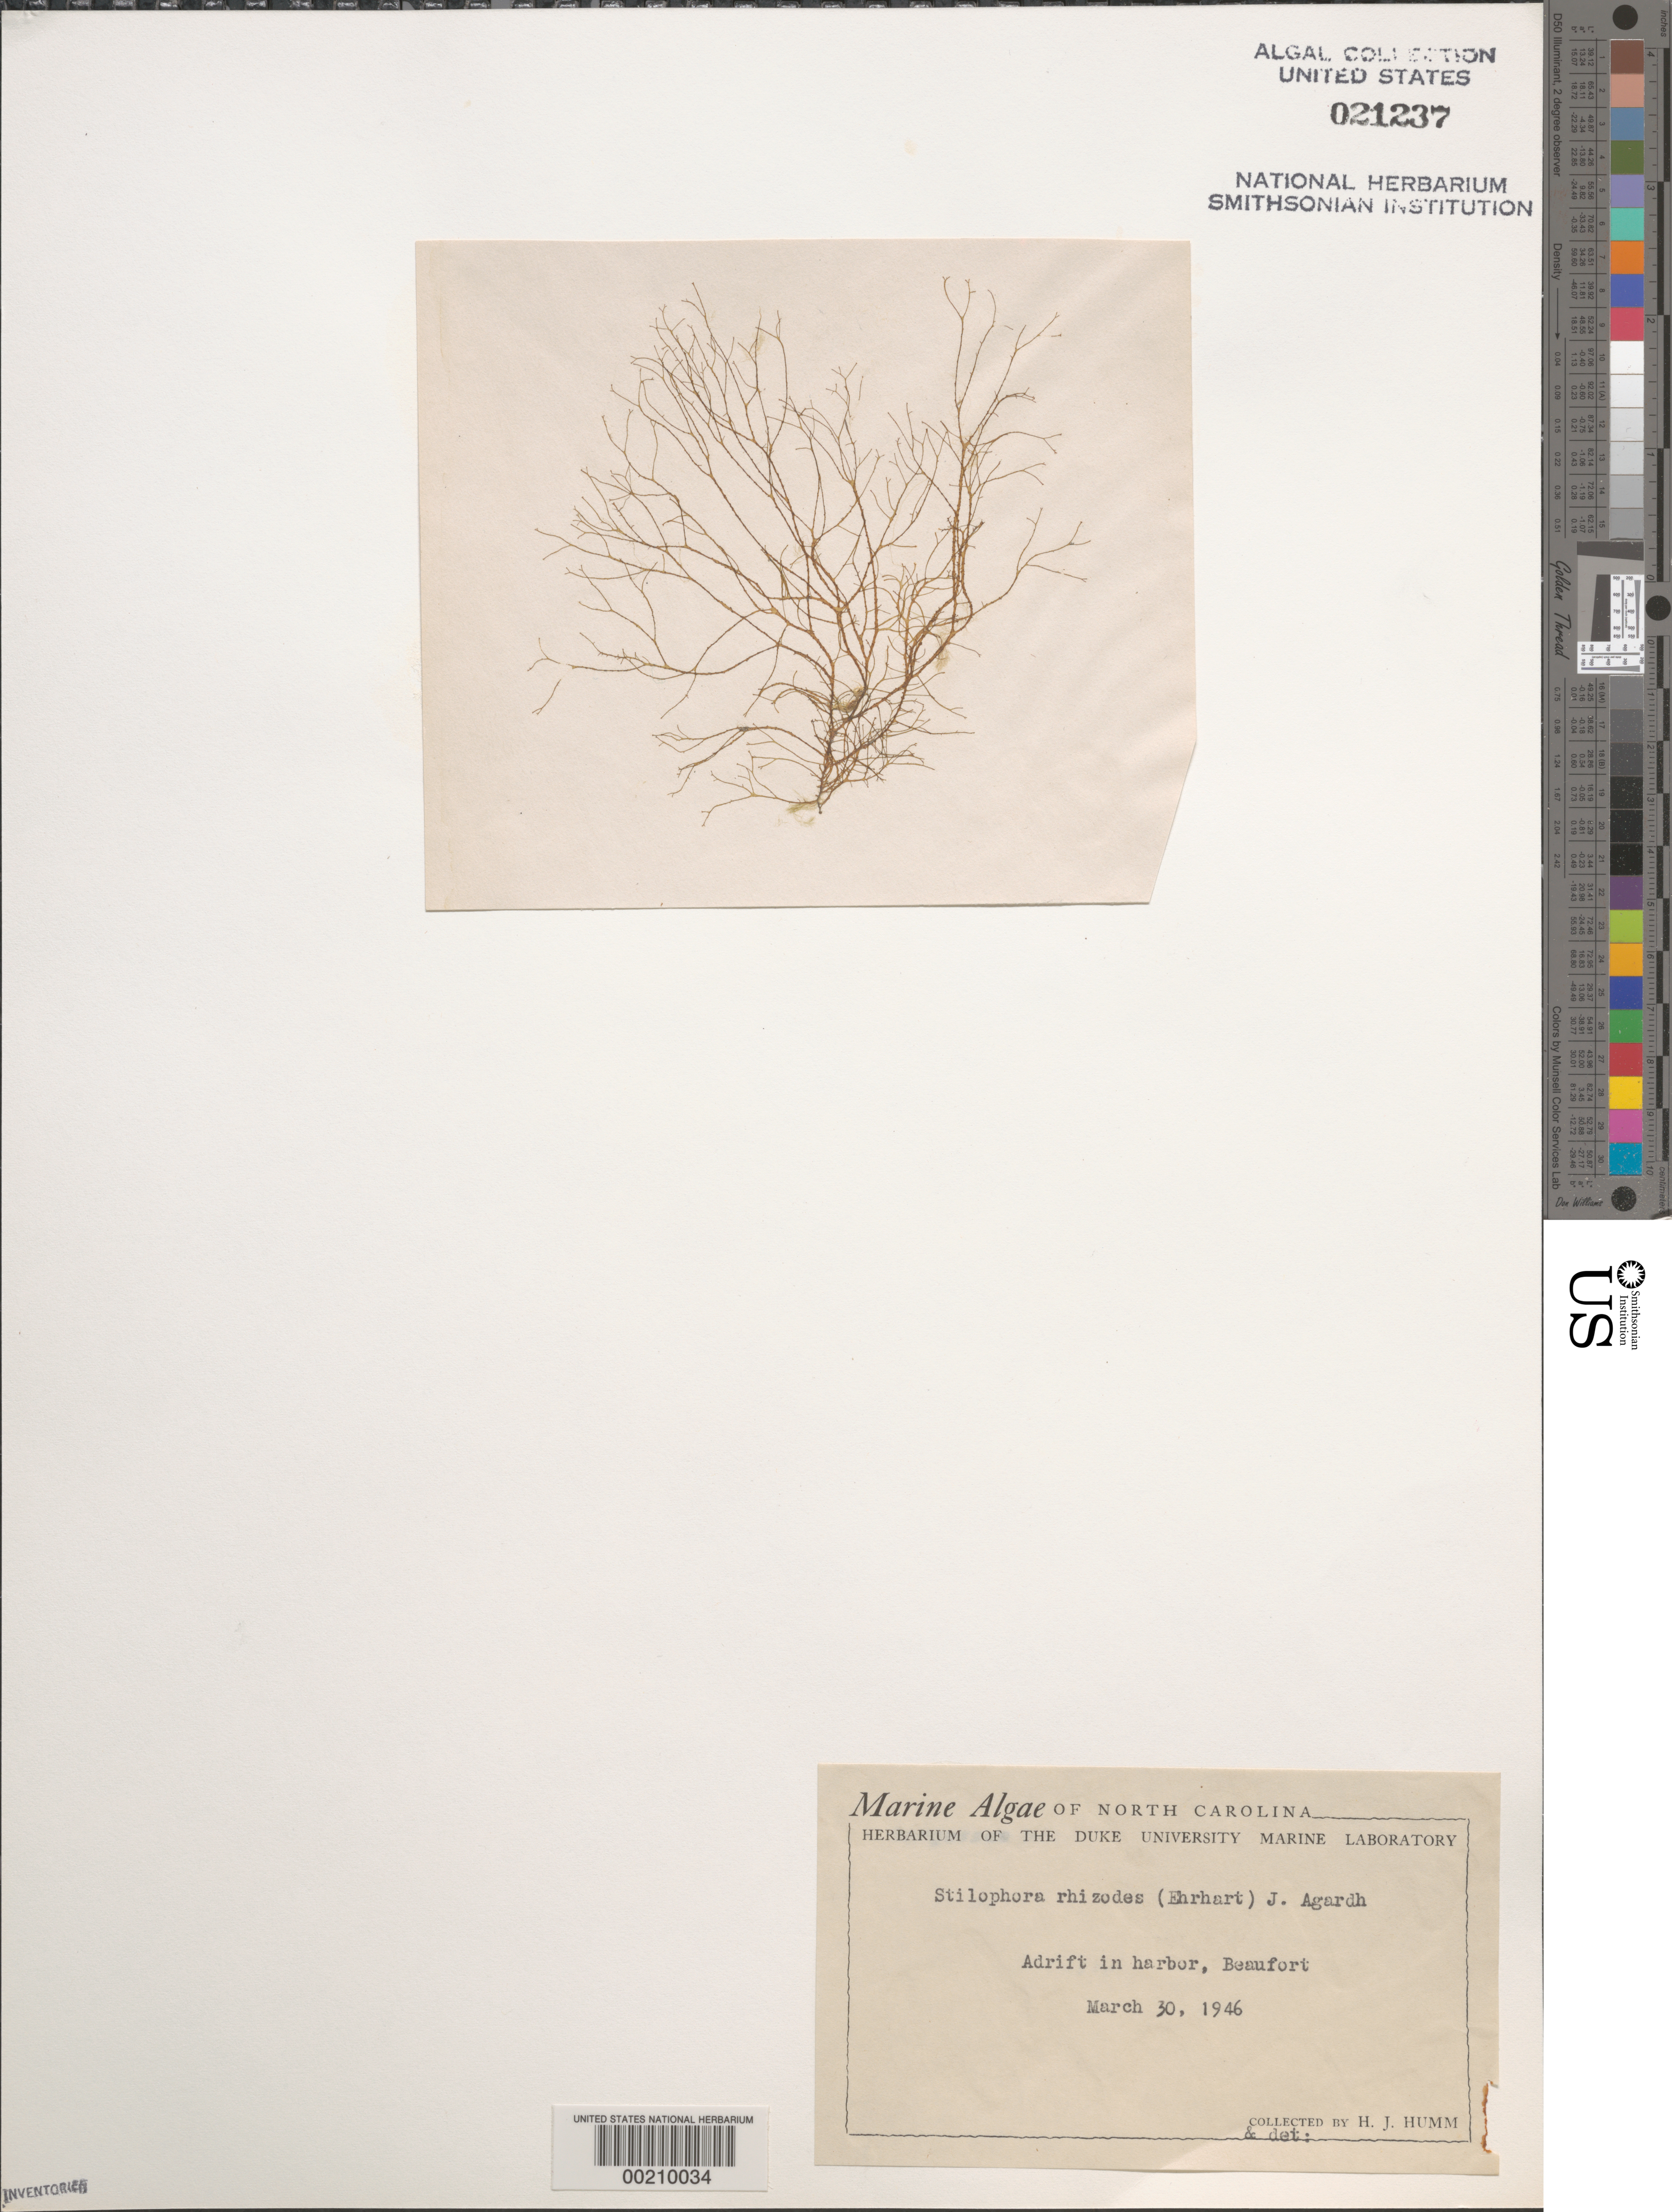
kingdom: Chromista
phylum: Ochrophyta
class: Phaeophyceae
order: Ectocarpales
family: Chordariaceae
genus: Stilophora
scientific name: Stilophora tenella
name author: (Esper) P.C. Silva in P.C. Silva et al.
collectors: H. J. Humm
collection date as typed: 30 Mar 1946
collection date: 1946-03-30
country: United States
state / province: North Carolina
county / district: Carteret County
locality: Beaufort Harbor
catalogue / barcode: US 21237